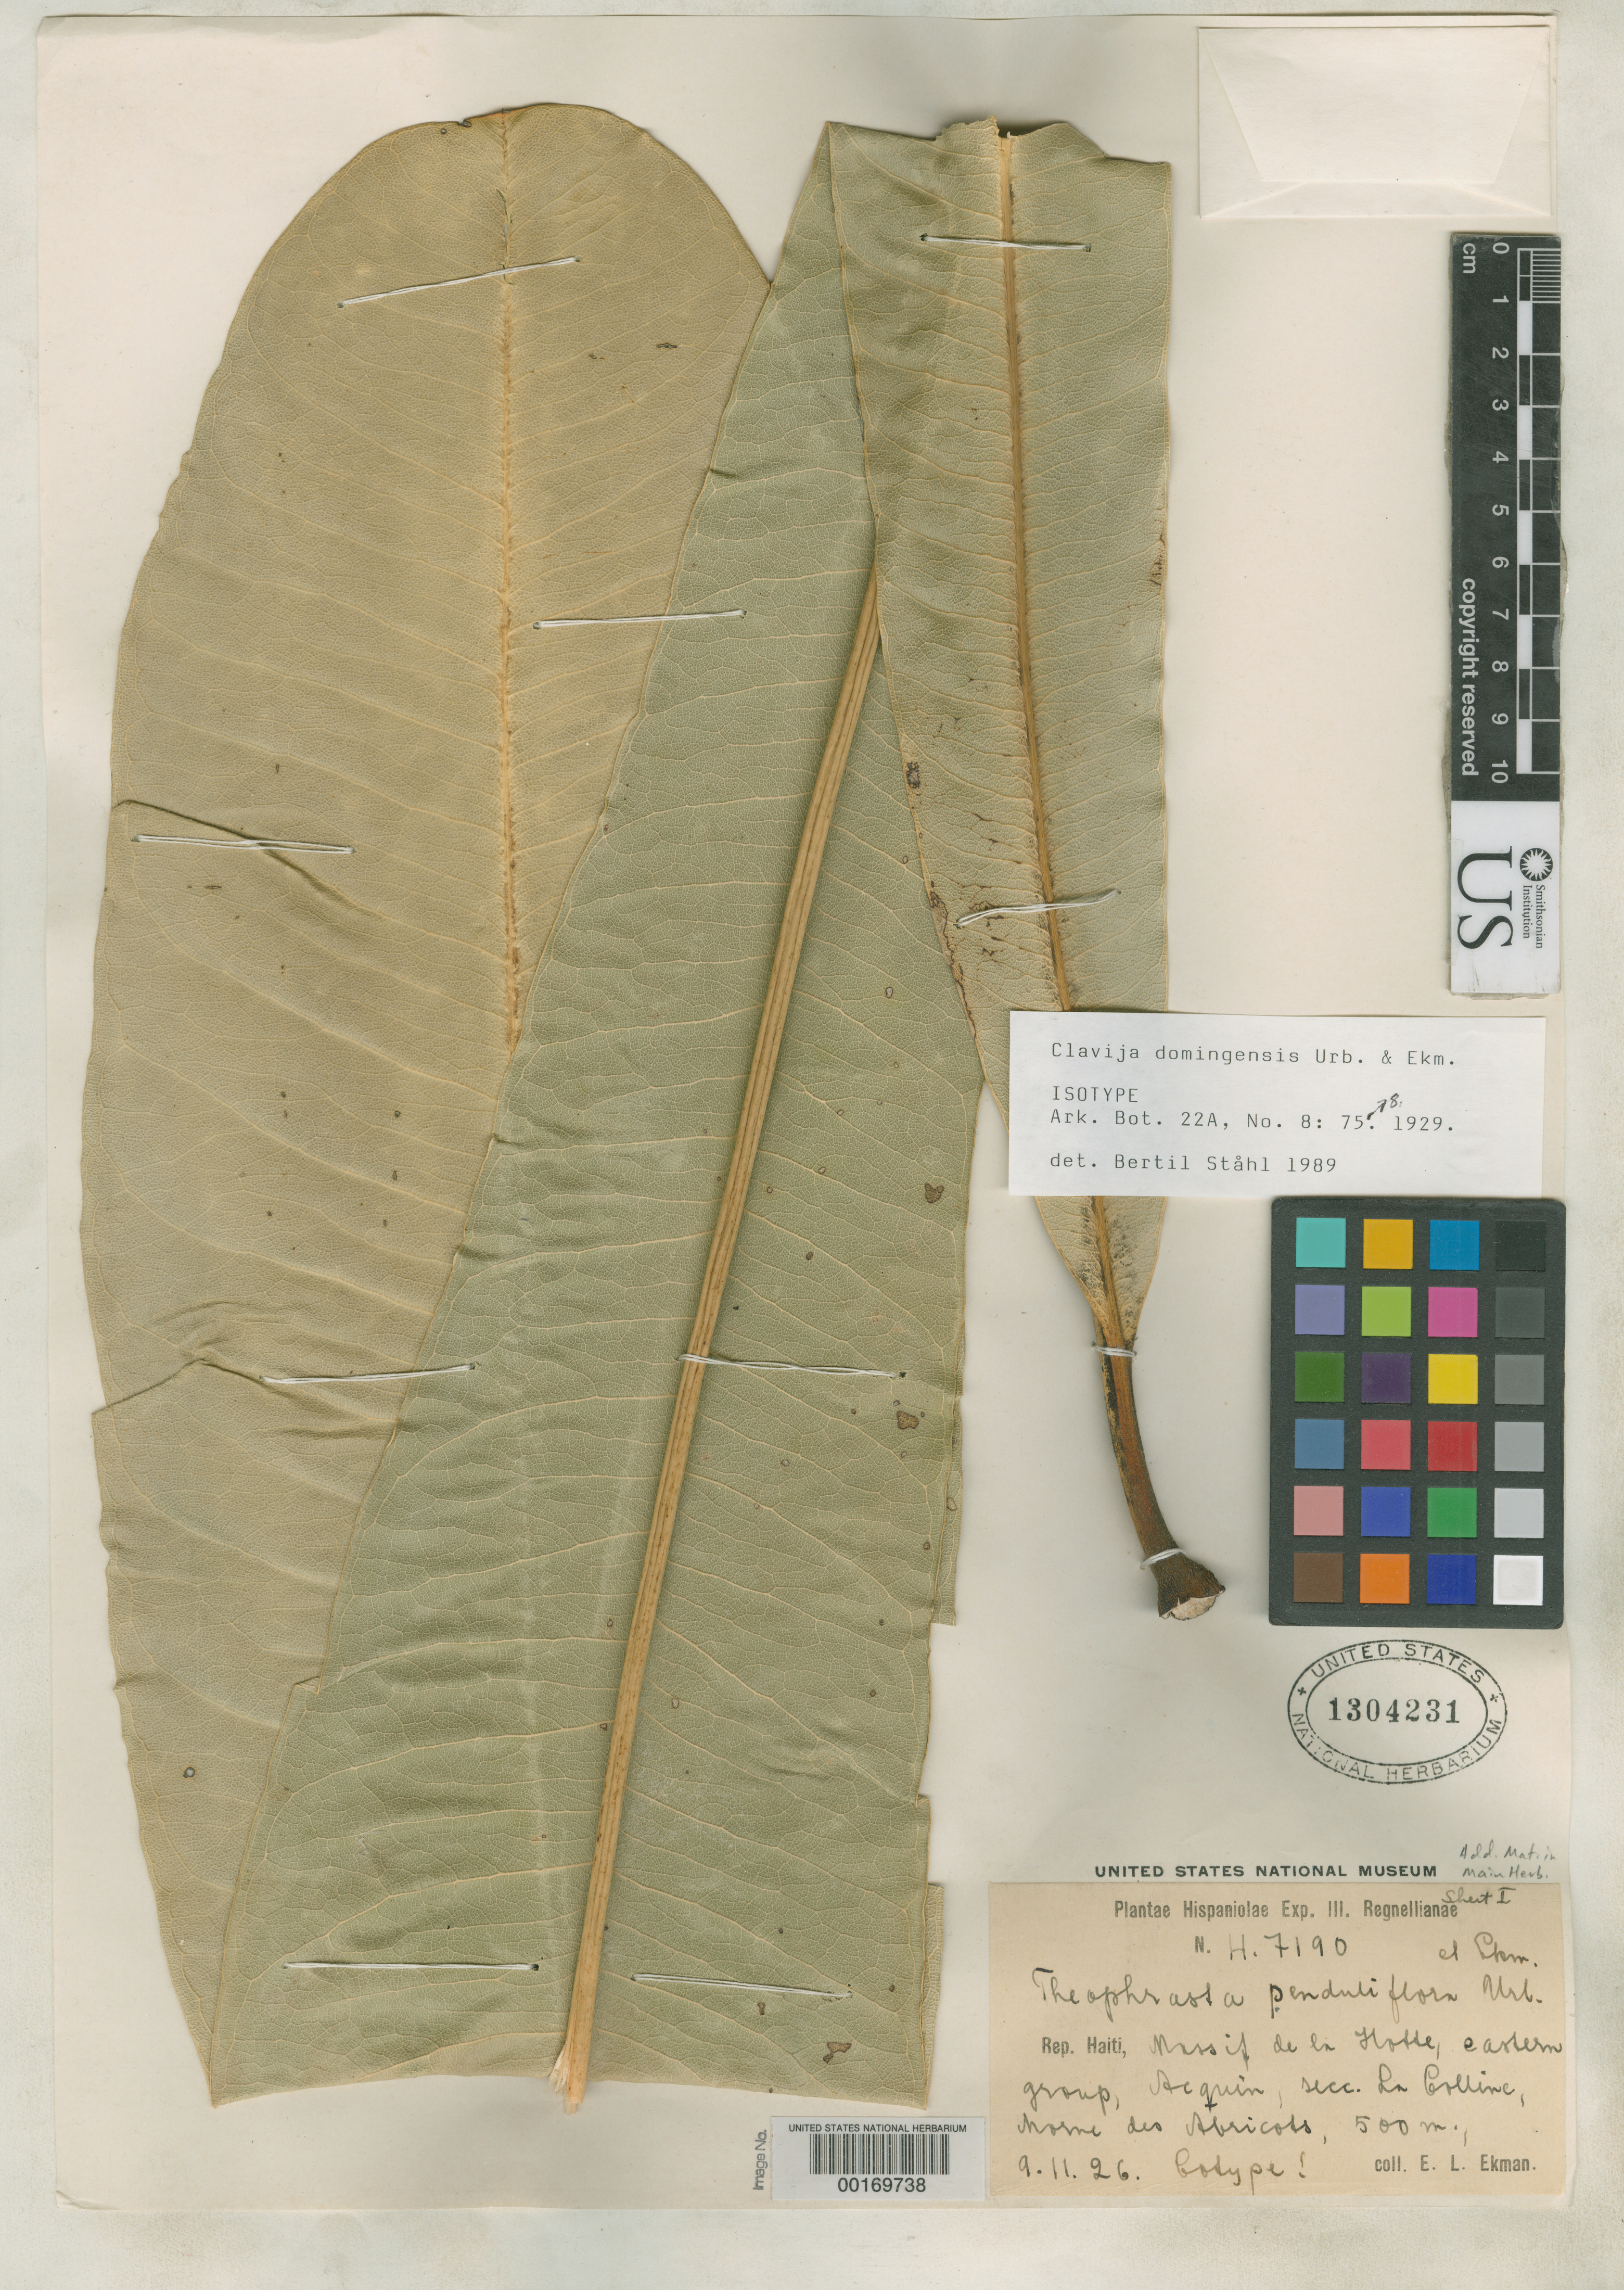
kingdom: Plantae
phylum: Tracheophyta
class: Magnoliopsida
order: Ericales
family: Primulaceae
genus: Clavija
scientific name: Clavija domingensis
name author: Urb. & Ekman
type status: Isotype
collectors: E. L. Ekman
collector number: H 7190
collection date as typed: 09 Nov 1926 or 11 Sep 1926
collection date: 1926-09-11 or 1926-11-09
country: Haiti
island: Hispaniola Island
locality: Massif de La Hotte, eastern group, Acquin, secc. La Colline, morne des Abricots.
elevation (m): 500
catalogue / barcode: US 1304231